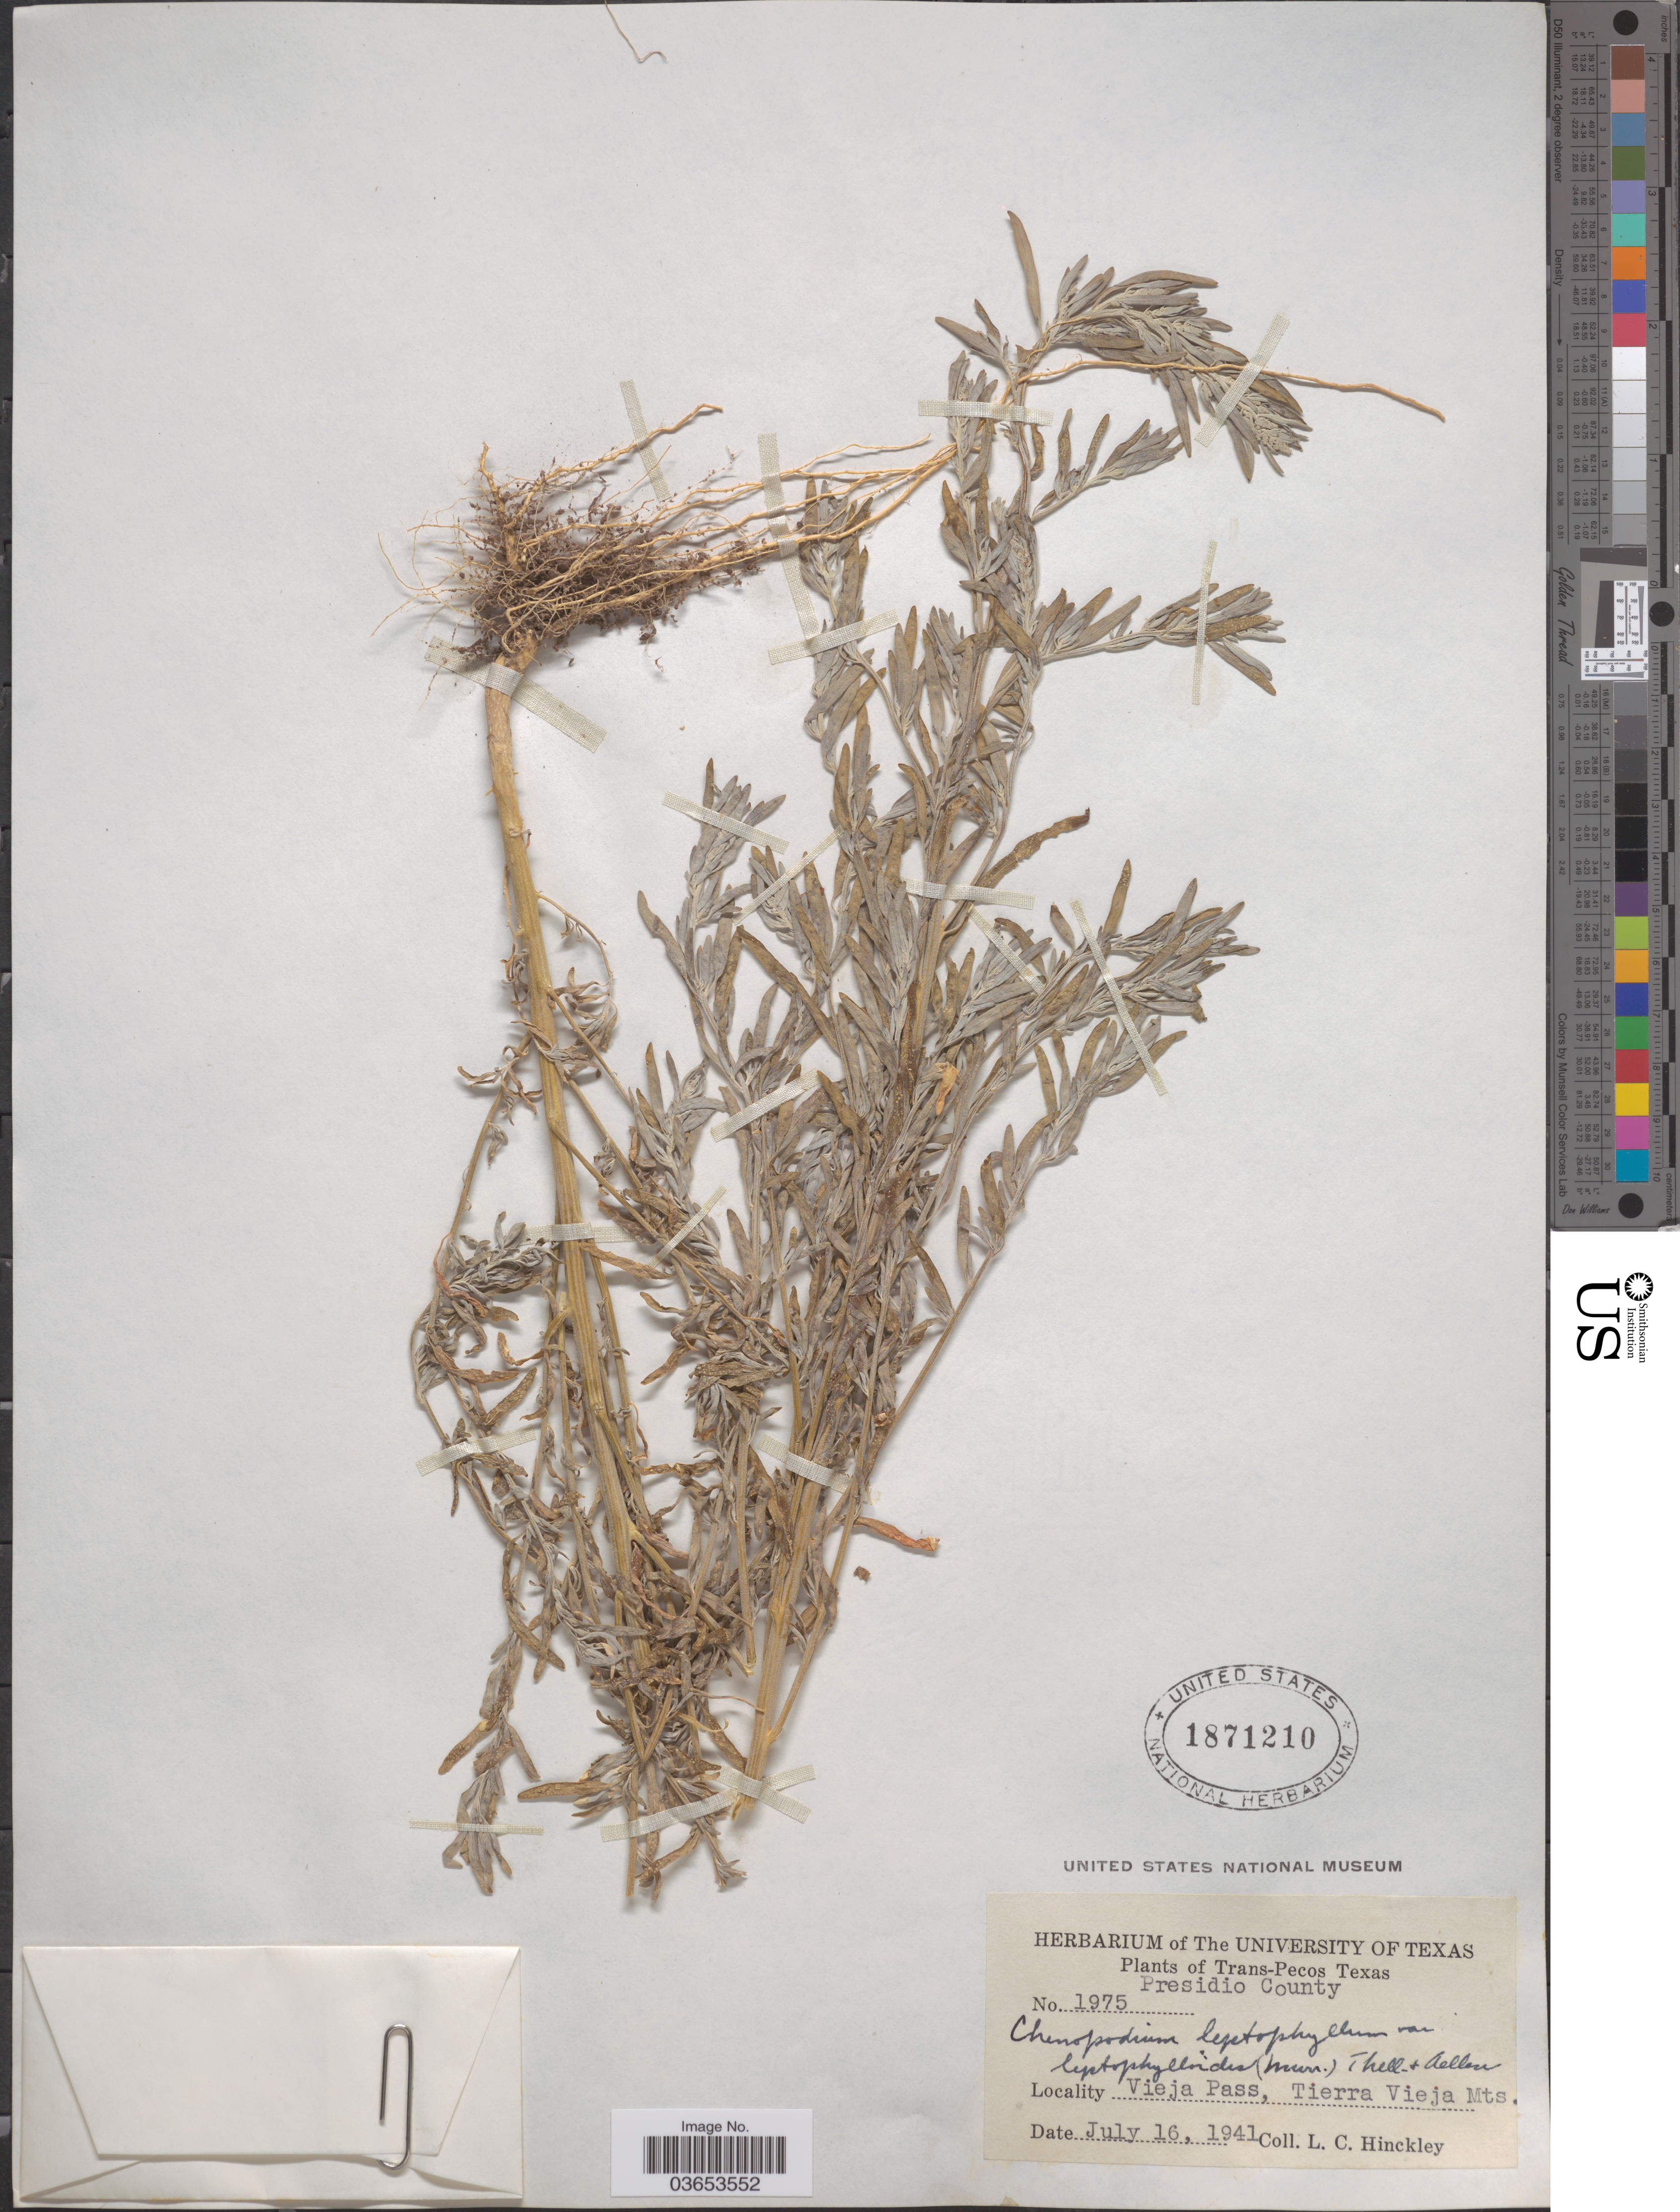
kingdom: Plantae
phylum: Tracheophyta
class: Magnoliopsida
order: Caryophyllales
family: Amaranthaceae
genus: Chenopodium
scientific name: Chenopodium leptophyllum var. leptophylloides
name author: (Murr) Thell. & Aellen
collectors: L. Hinckley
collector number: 1975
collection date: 1941-07-16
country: United States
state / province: Texas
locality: Trans-Pecos Texas. Presidio County. Vieja Pass, Tierra Vieja Mts.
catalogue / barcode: US 1871210